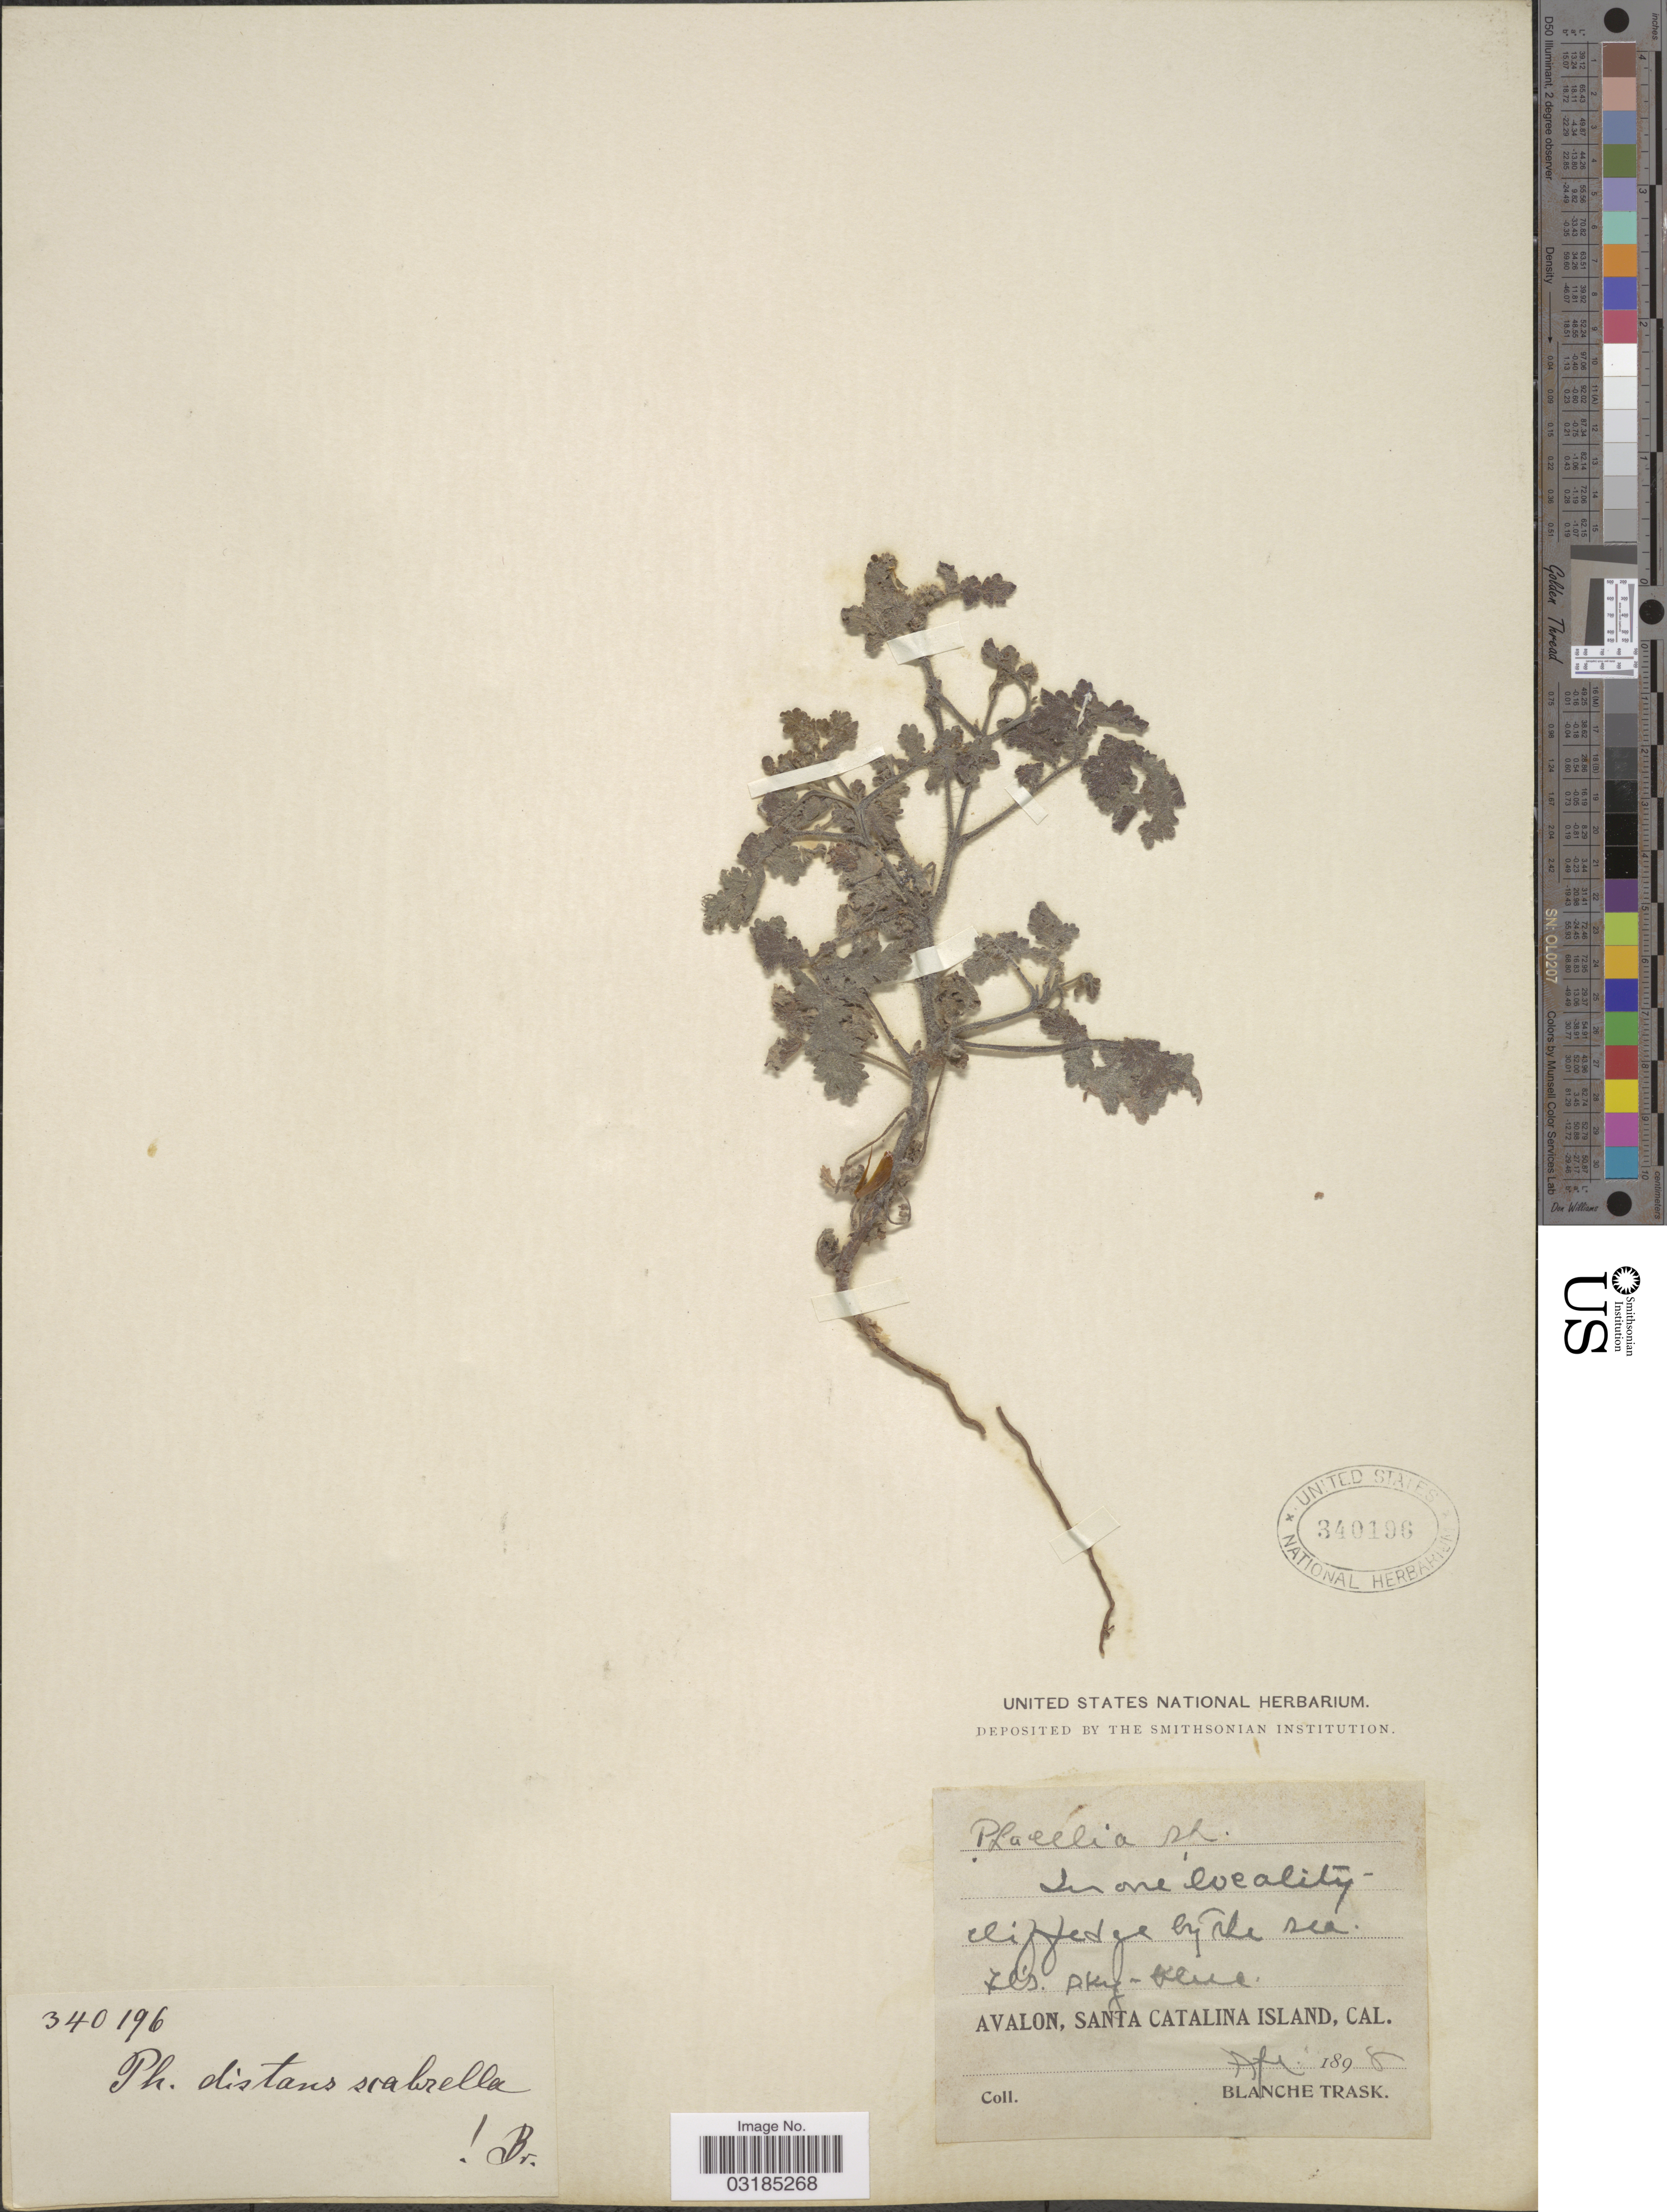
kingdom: Plantae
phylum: Tracheophyta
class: Magnoliopsida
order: Boraginales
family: Hydrophyllaceae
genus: Phacelia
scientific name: Phacelia distans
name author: Benth.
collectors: B. Trask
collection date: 1898-04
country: United States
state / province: California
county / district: Los Angeles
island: Santa Catalina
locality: Avalon, Santa Catalina Island.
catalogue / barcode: US 340196